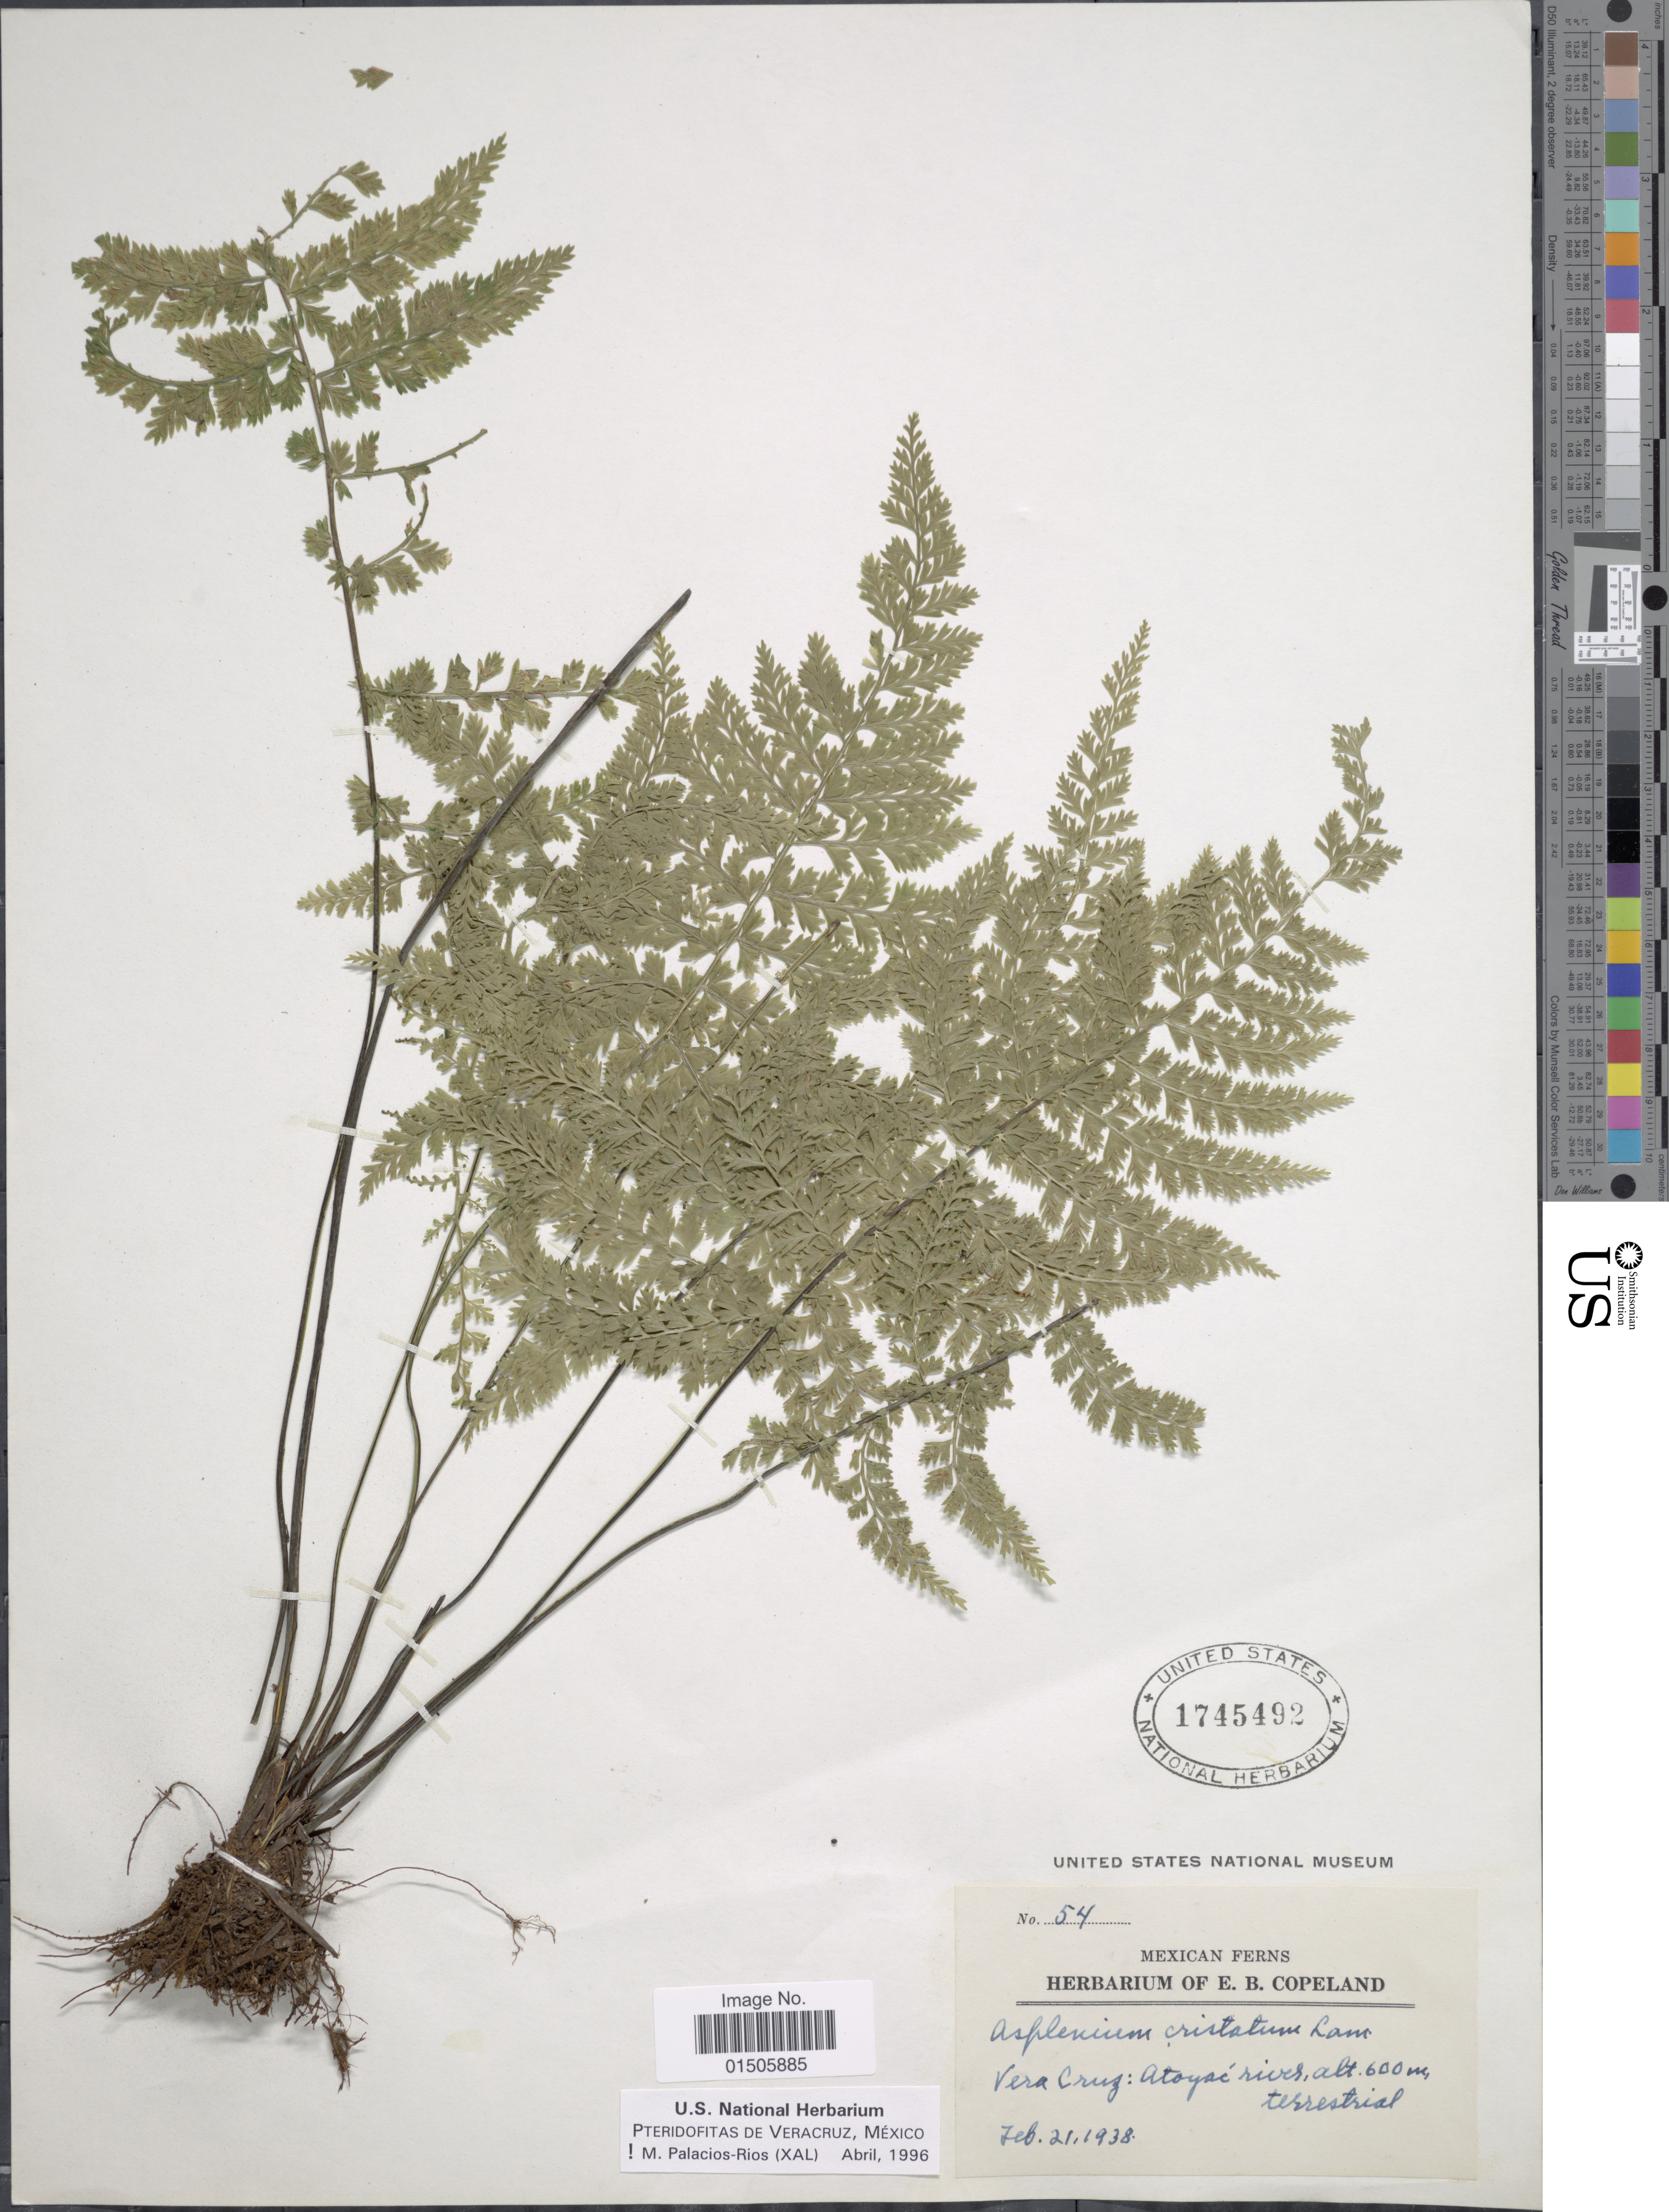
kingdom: Plantae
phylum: Tracheophyta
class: Polypodiopsida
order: Polypodiales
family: Aspleniaceae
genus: Asplenium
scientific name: Asplenium cristatum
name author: Lam.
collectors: ex herb. E. B. Copeland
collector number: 54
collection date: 1938-02-21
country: Mexico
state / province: Veracruz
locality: Atoyse river.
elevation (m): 600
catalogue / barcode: US 1745492